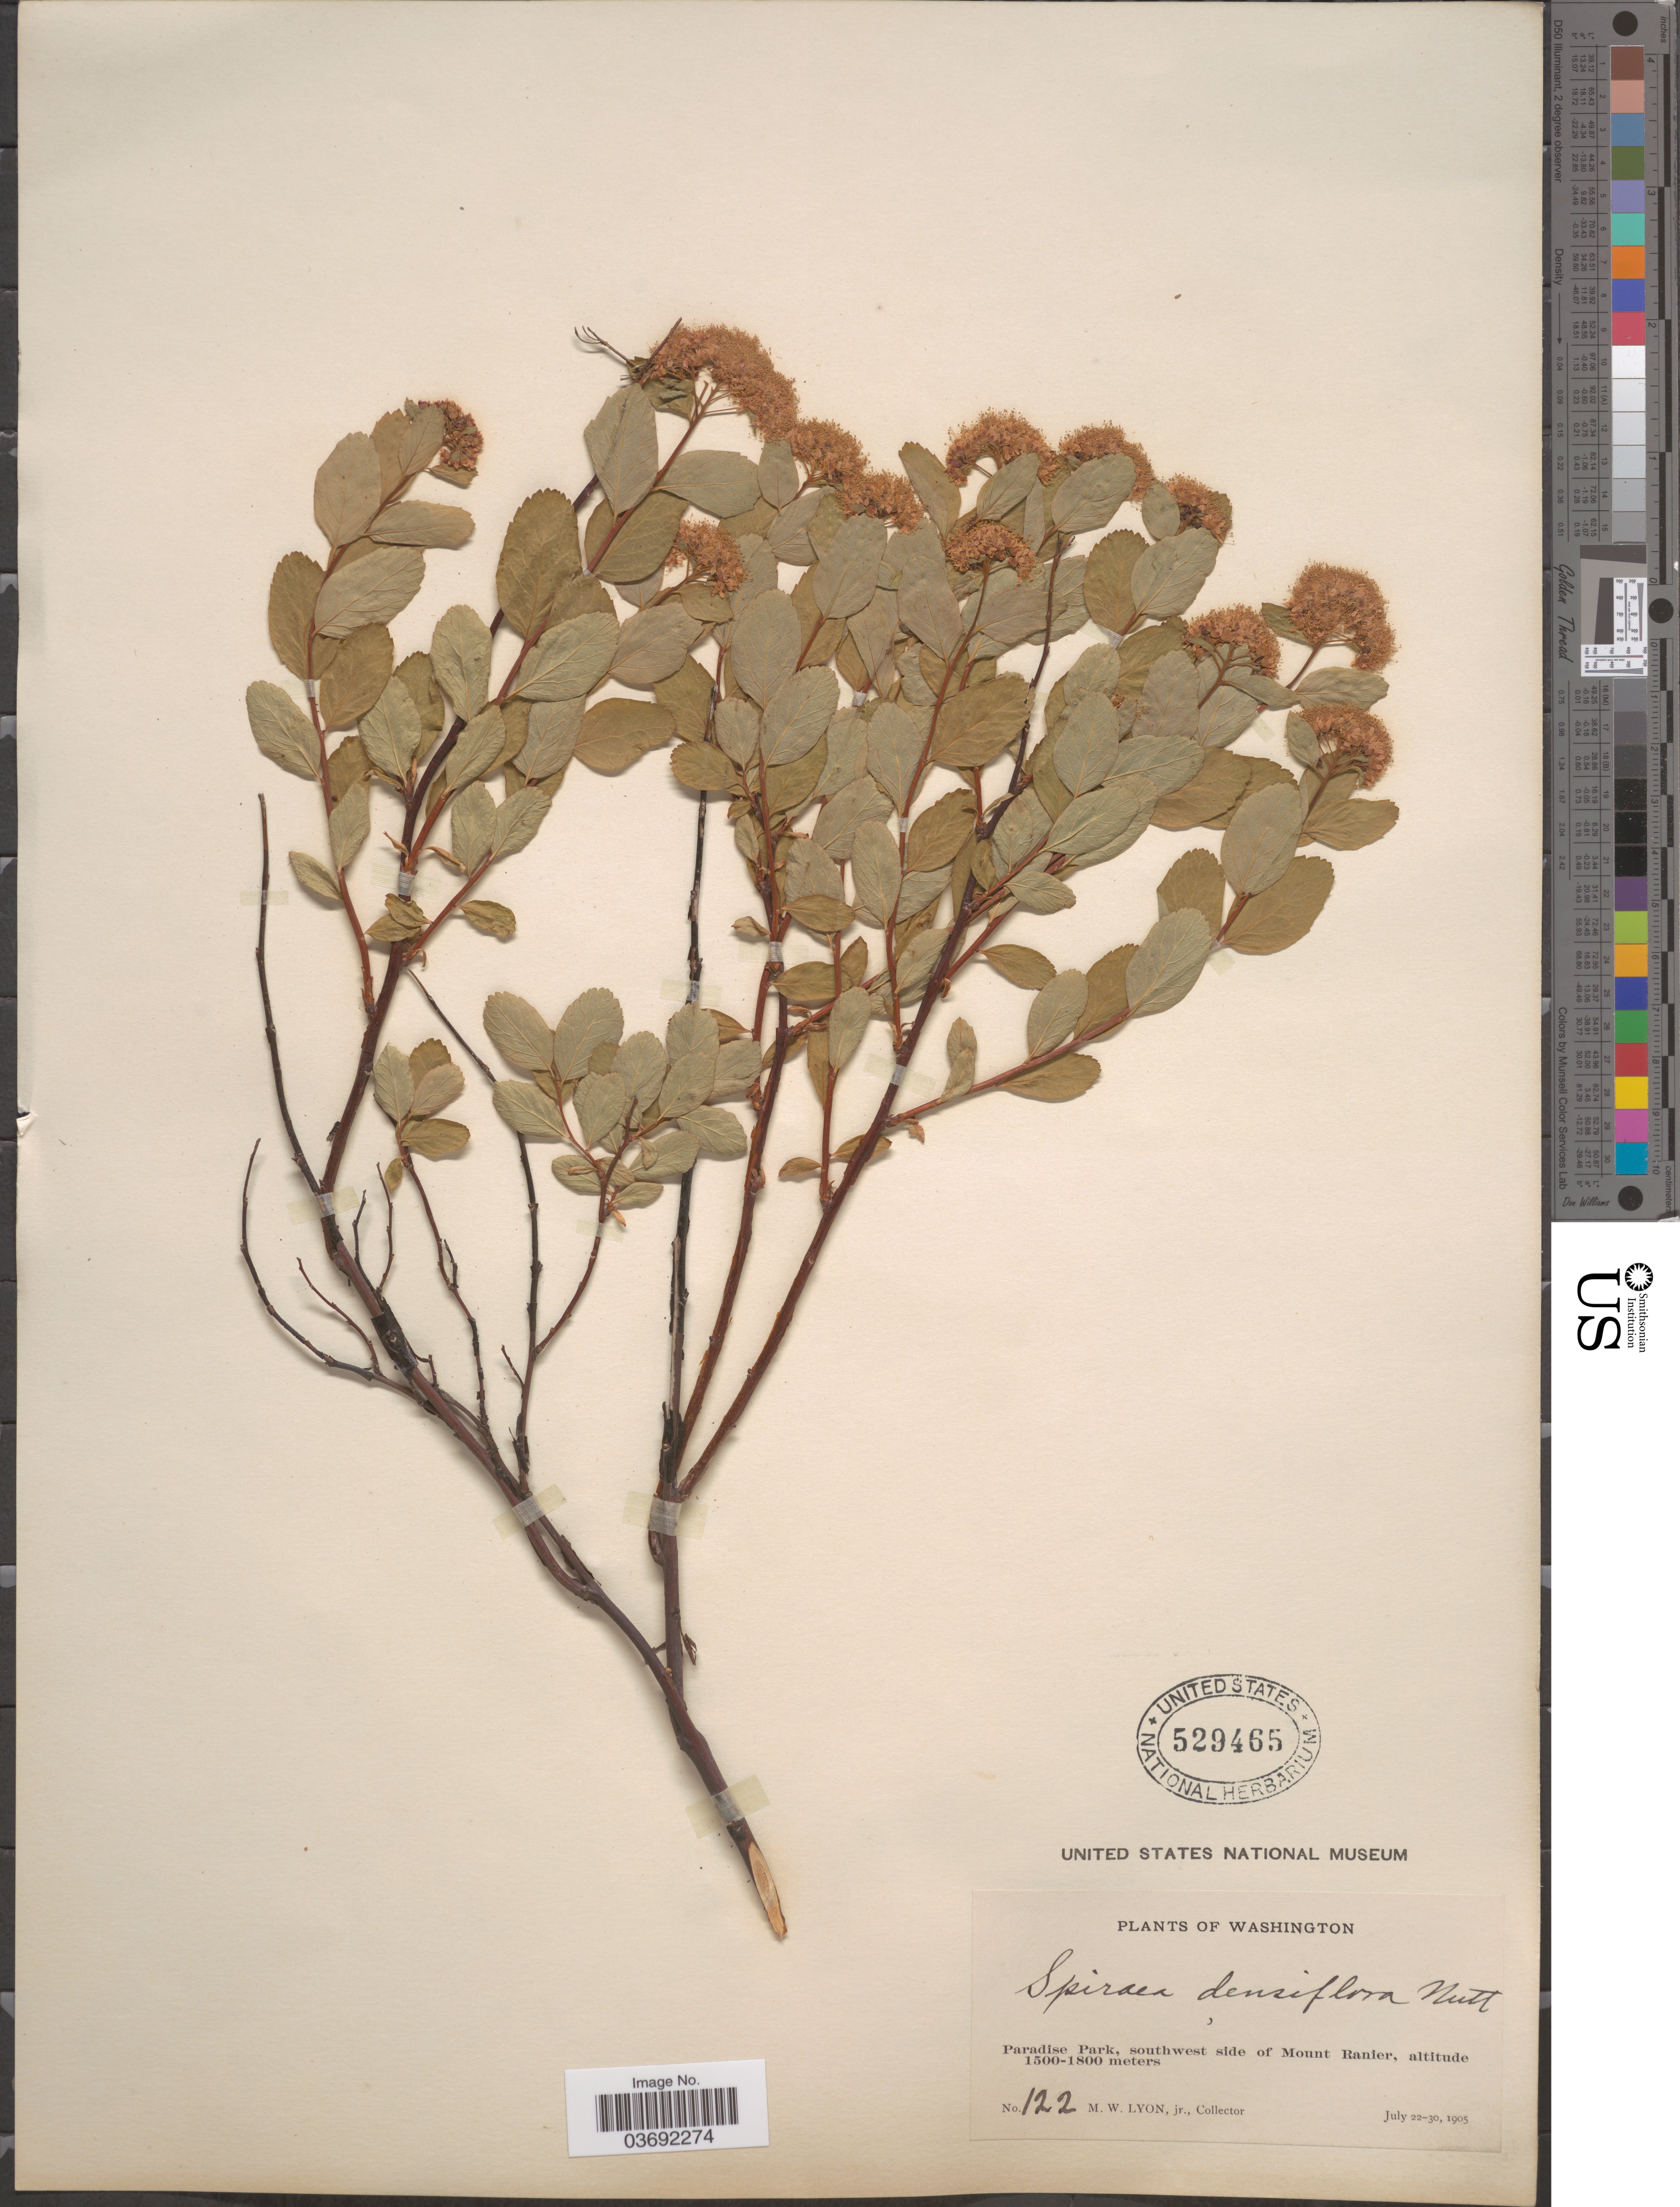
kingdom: Plantae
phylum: Tracheophyta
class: Magnoliopsida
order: Rosales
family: Rosaceae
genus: Spiraea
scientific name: Spiraea densiflora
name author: Nutt. ex Greenm.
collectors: M. Lyon Jr.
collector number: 122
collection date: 1905-07-22/1905-07-30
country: United States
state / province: Washington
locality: Paradise Park, southwest side of Mount Ranier.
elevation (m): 1500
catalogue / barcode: US 529465